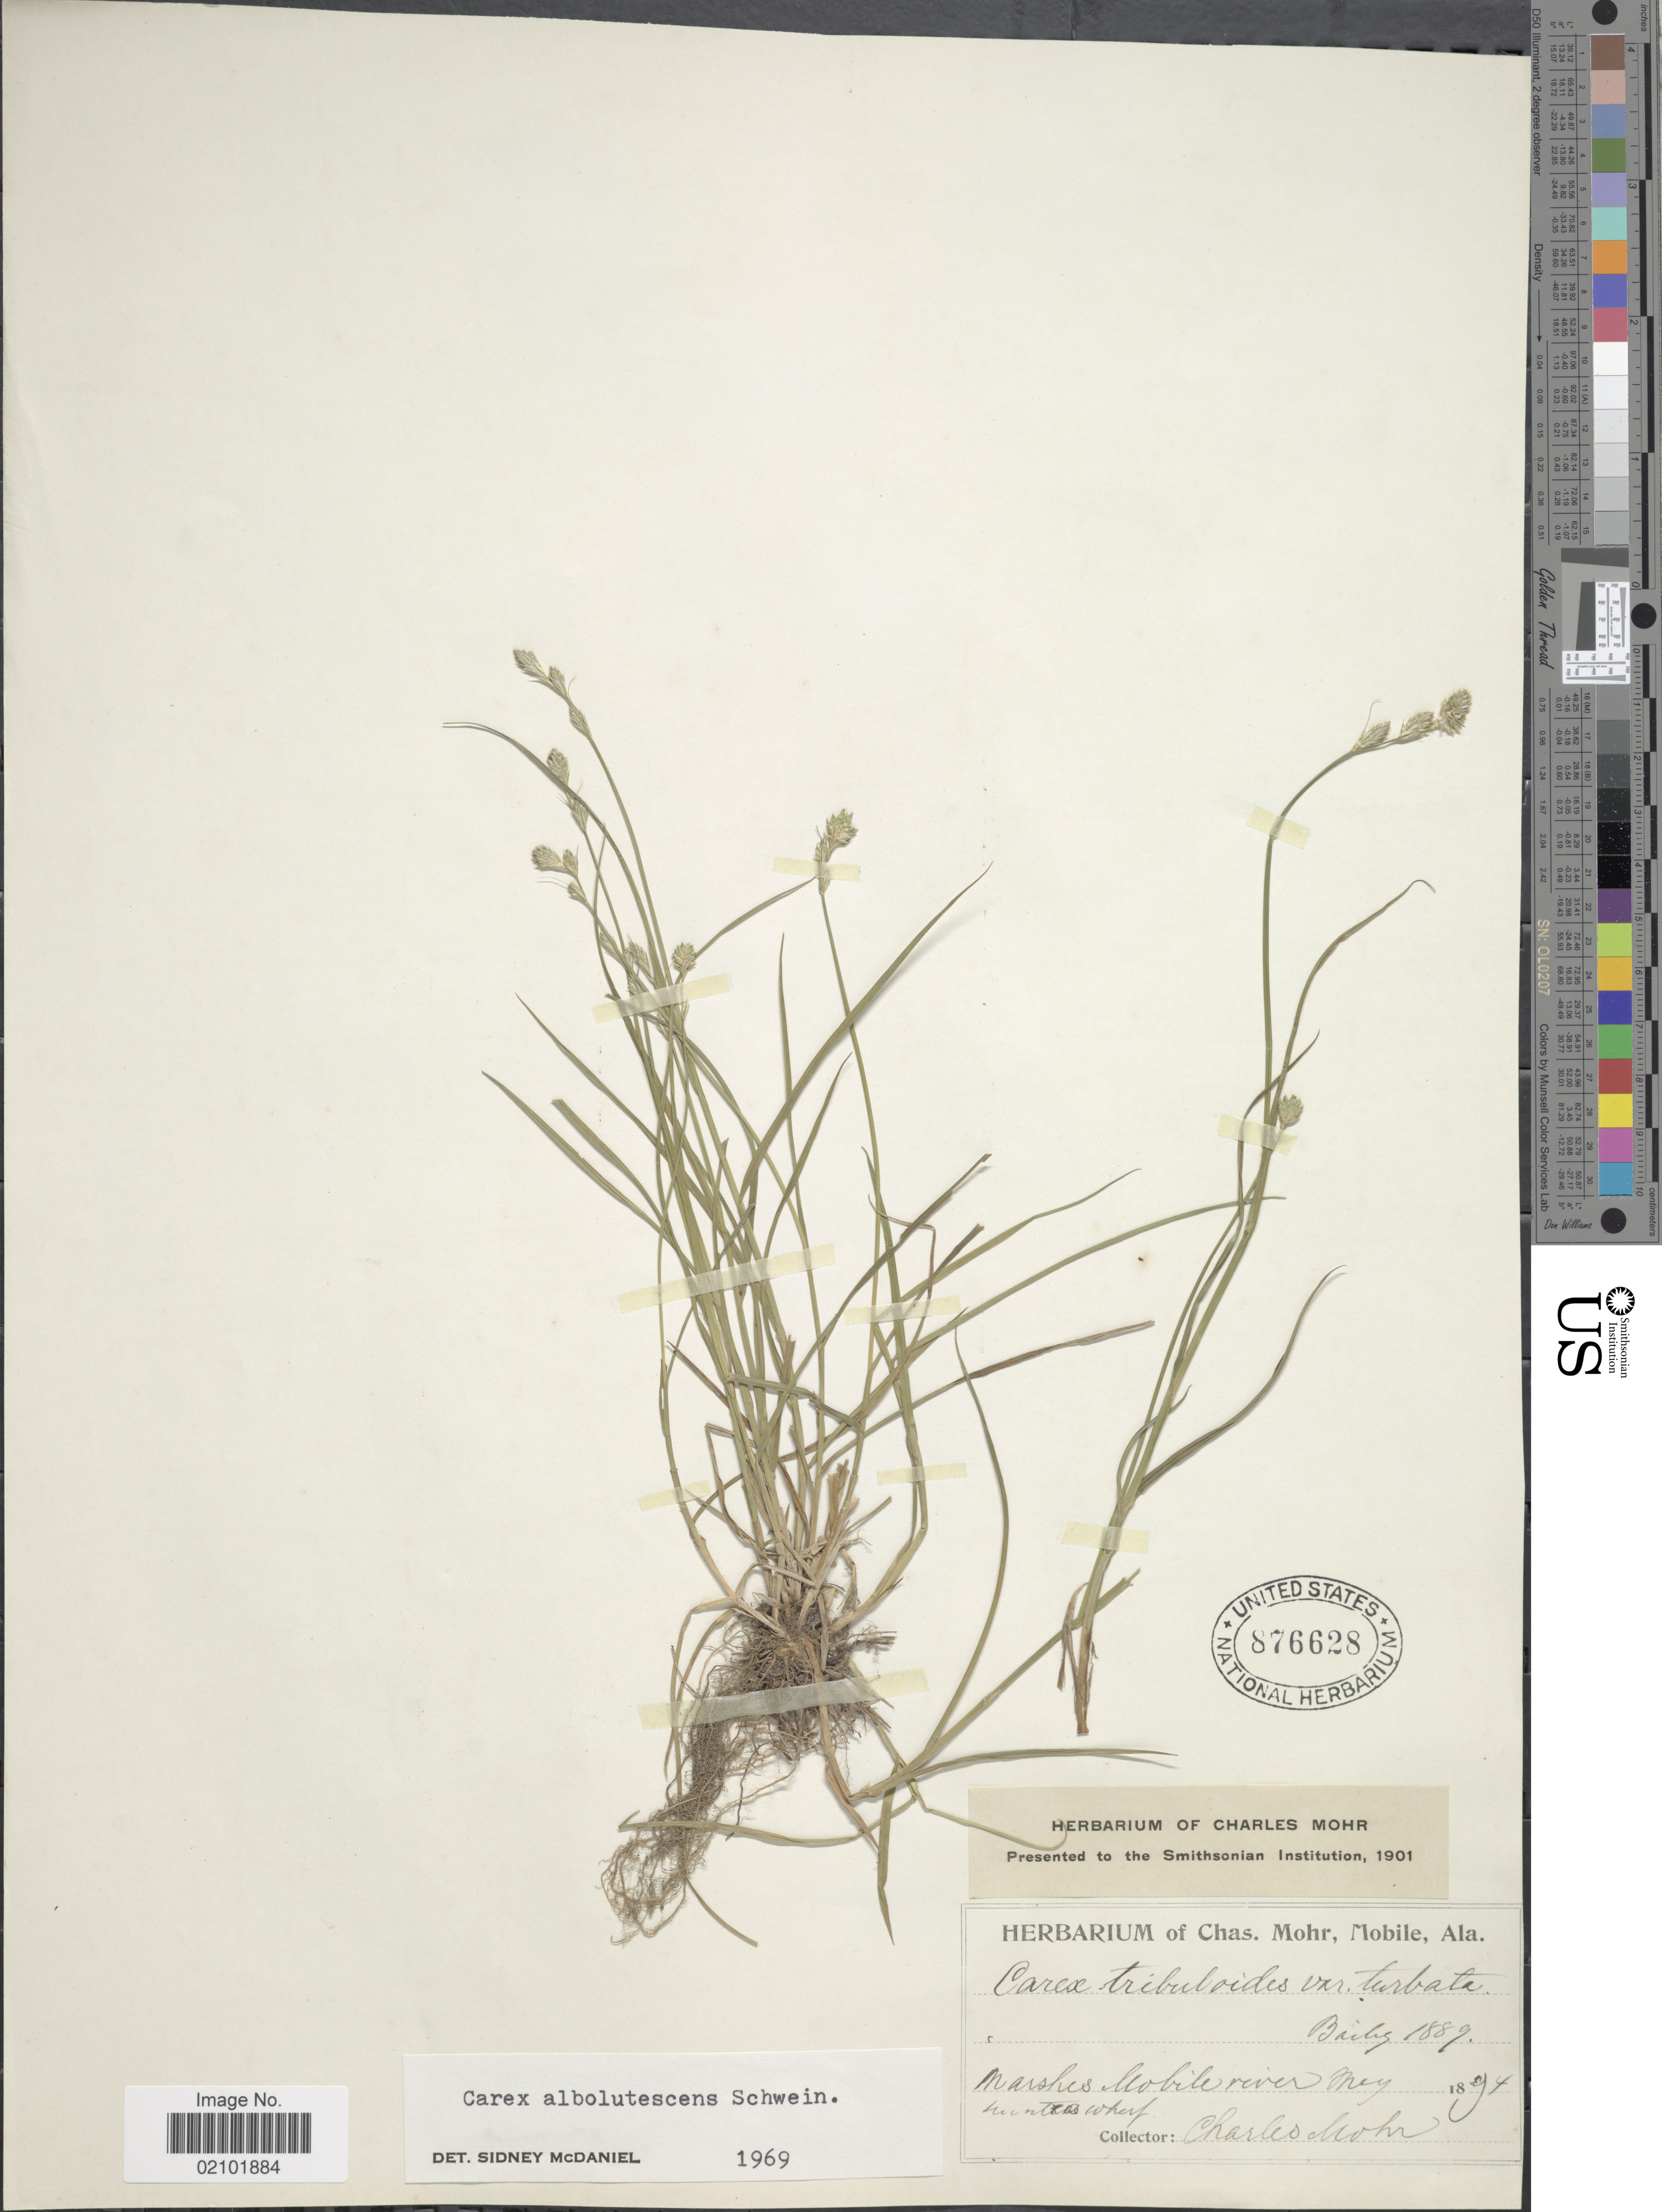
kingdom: Plantae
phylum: Tracheophyta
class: Liliopsida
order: Poales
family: Cyperaceae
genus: Carex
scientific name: Carex albolutescens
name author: Schwein.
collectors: Mohr, C. T. (herbarium)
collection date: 1894-05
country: United States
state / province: Alabama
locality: Mobile river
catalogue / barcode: US 876628